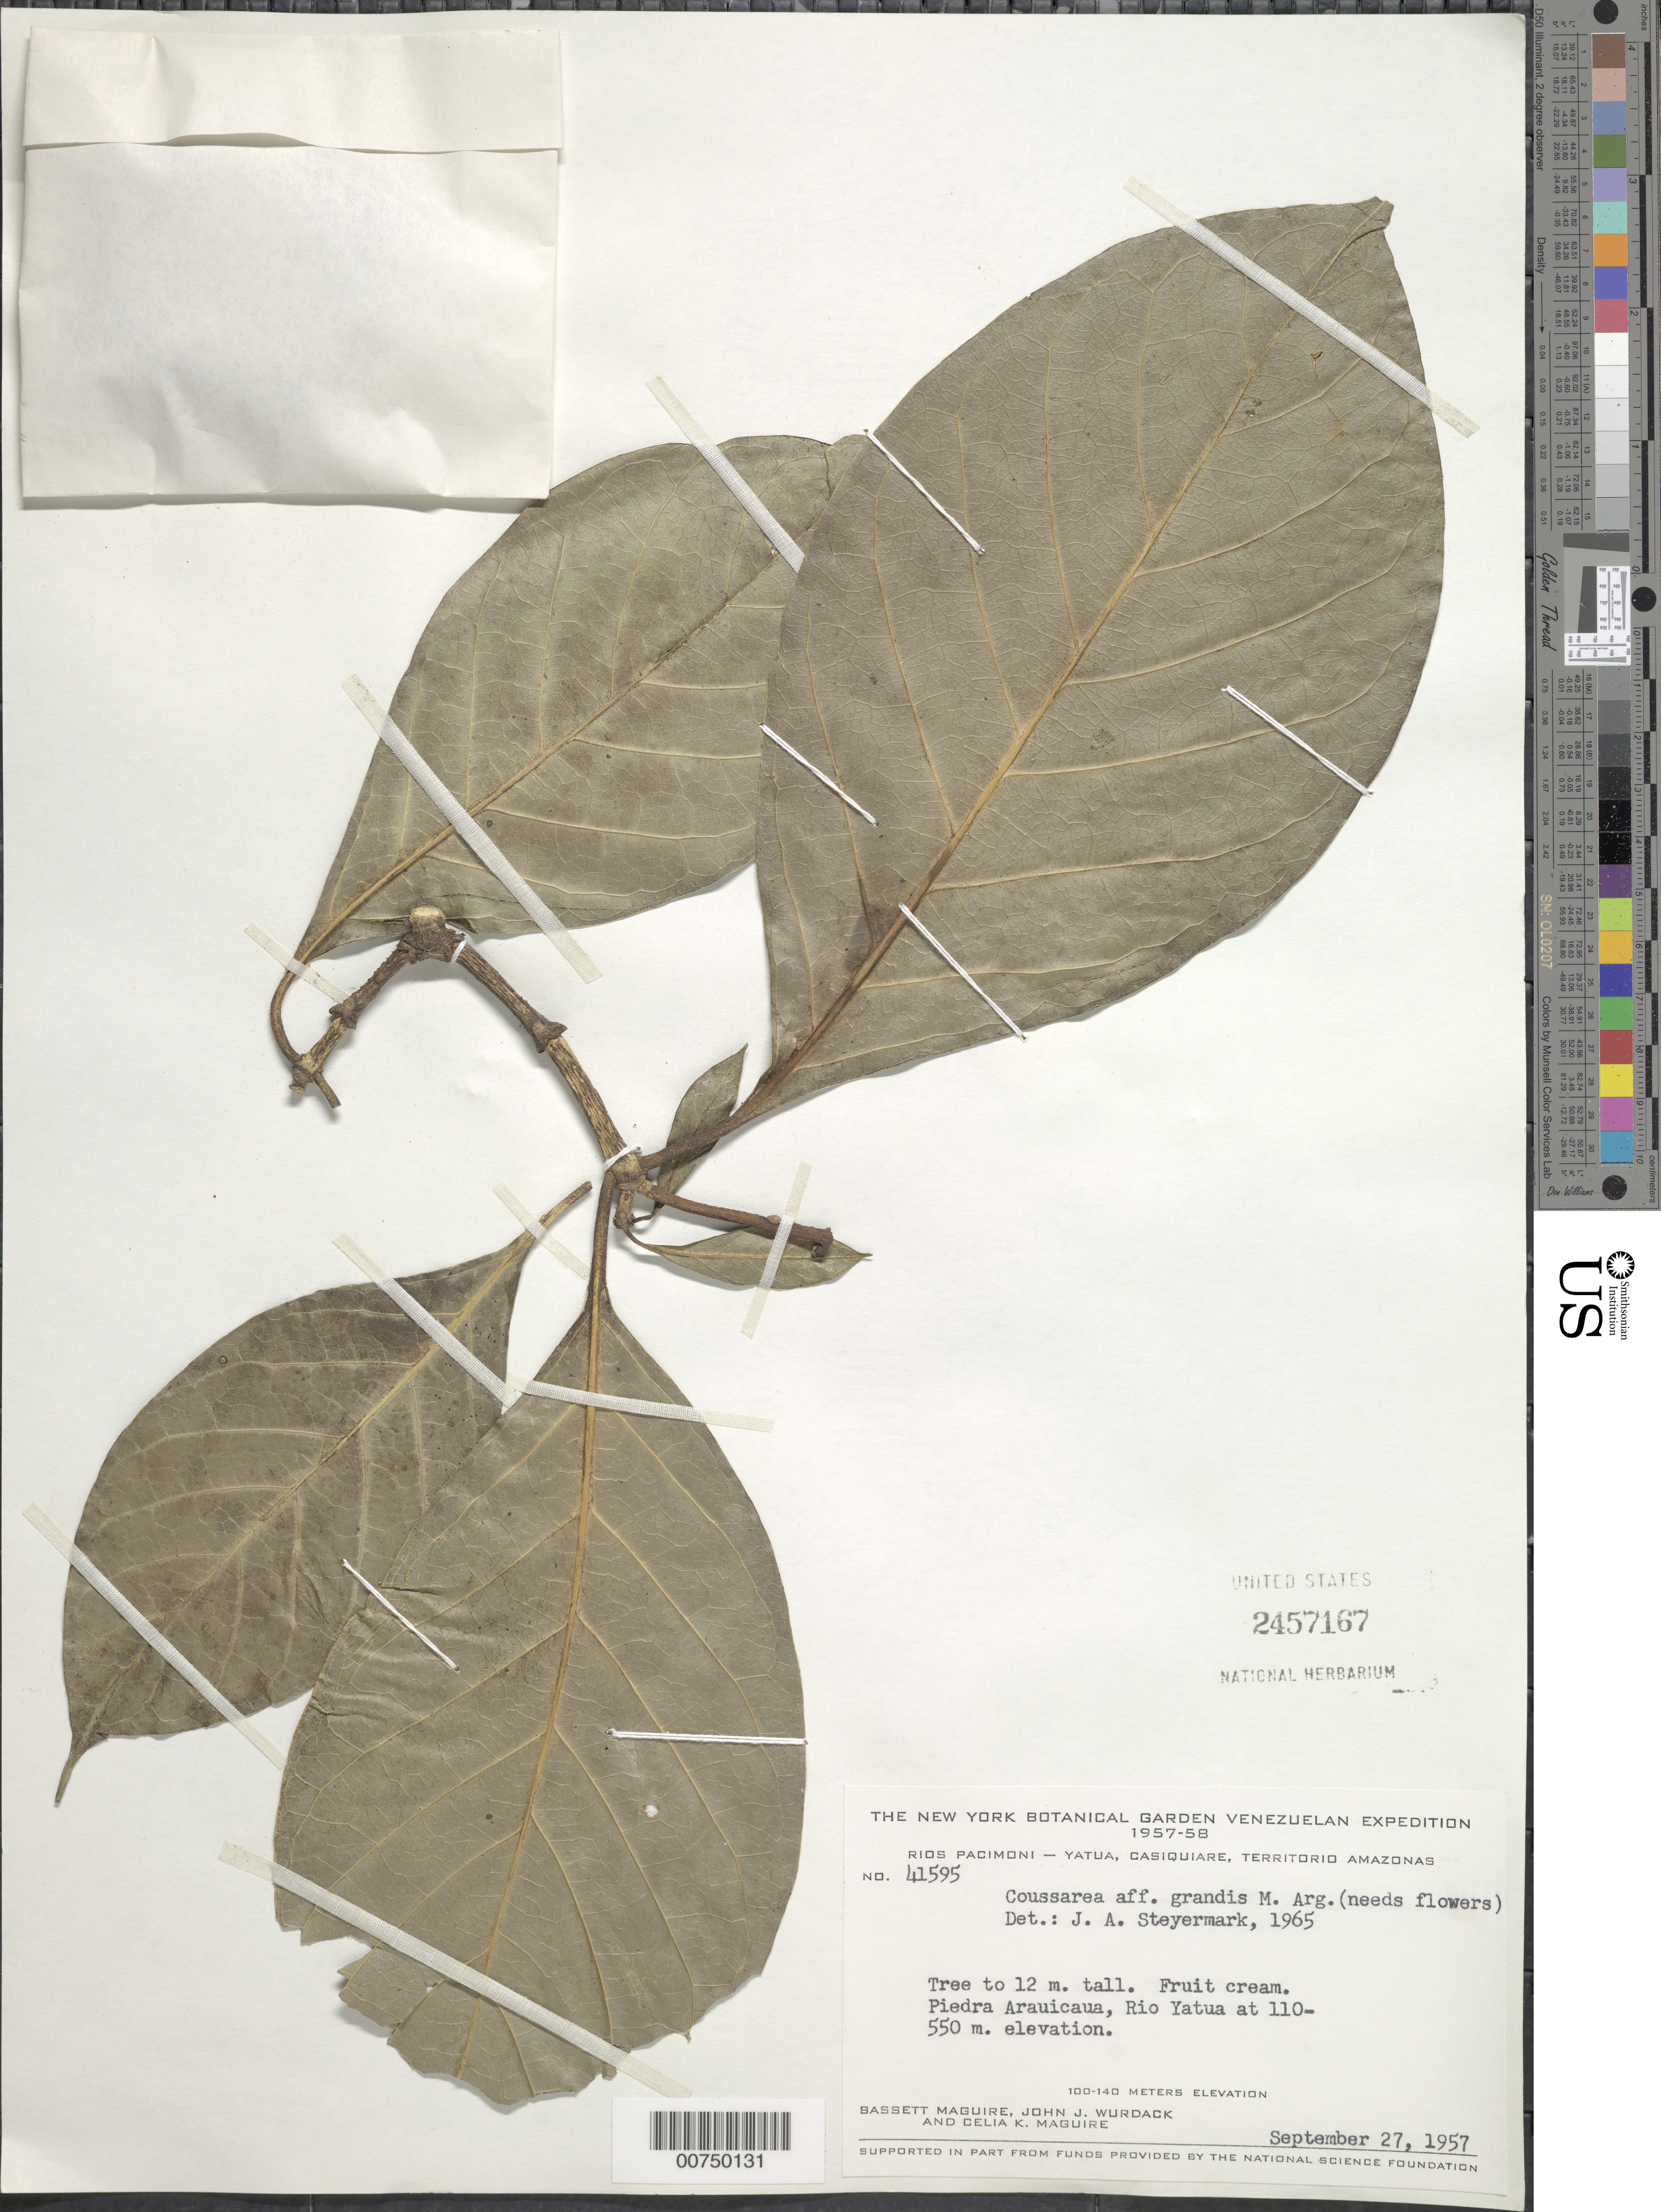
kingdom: Plantae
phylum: Tracheophyta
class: Magnoliopsida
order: Gentianales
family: Rubiaceae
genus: Coussarea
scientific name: Coussarea grandis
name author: Müll. Arg.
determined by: Steyermark, Julian A., (VEN)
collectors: B. Maguire, J. J. Wurdack & C. K. Maguire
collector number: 41595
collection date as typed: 27-Sep-57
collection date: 1957-09-27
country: Venezuela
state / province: Amazonas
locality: Piedra Arauicaua, Río Yatua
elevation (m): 110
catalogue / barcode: US 2457167